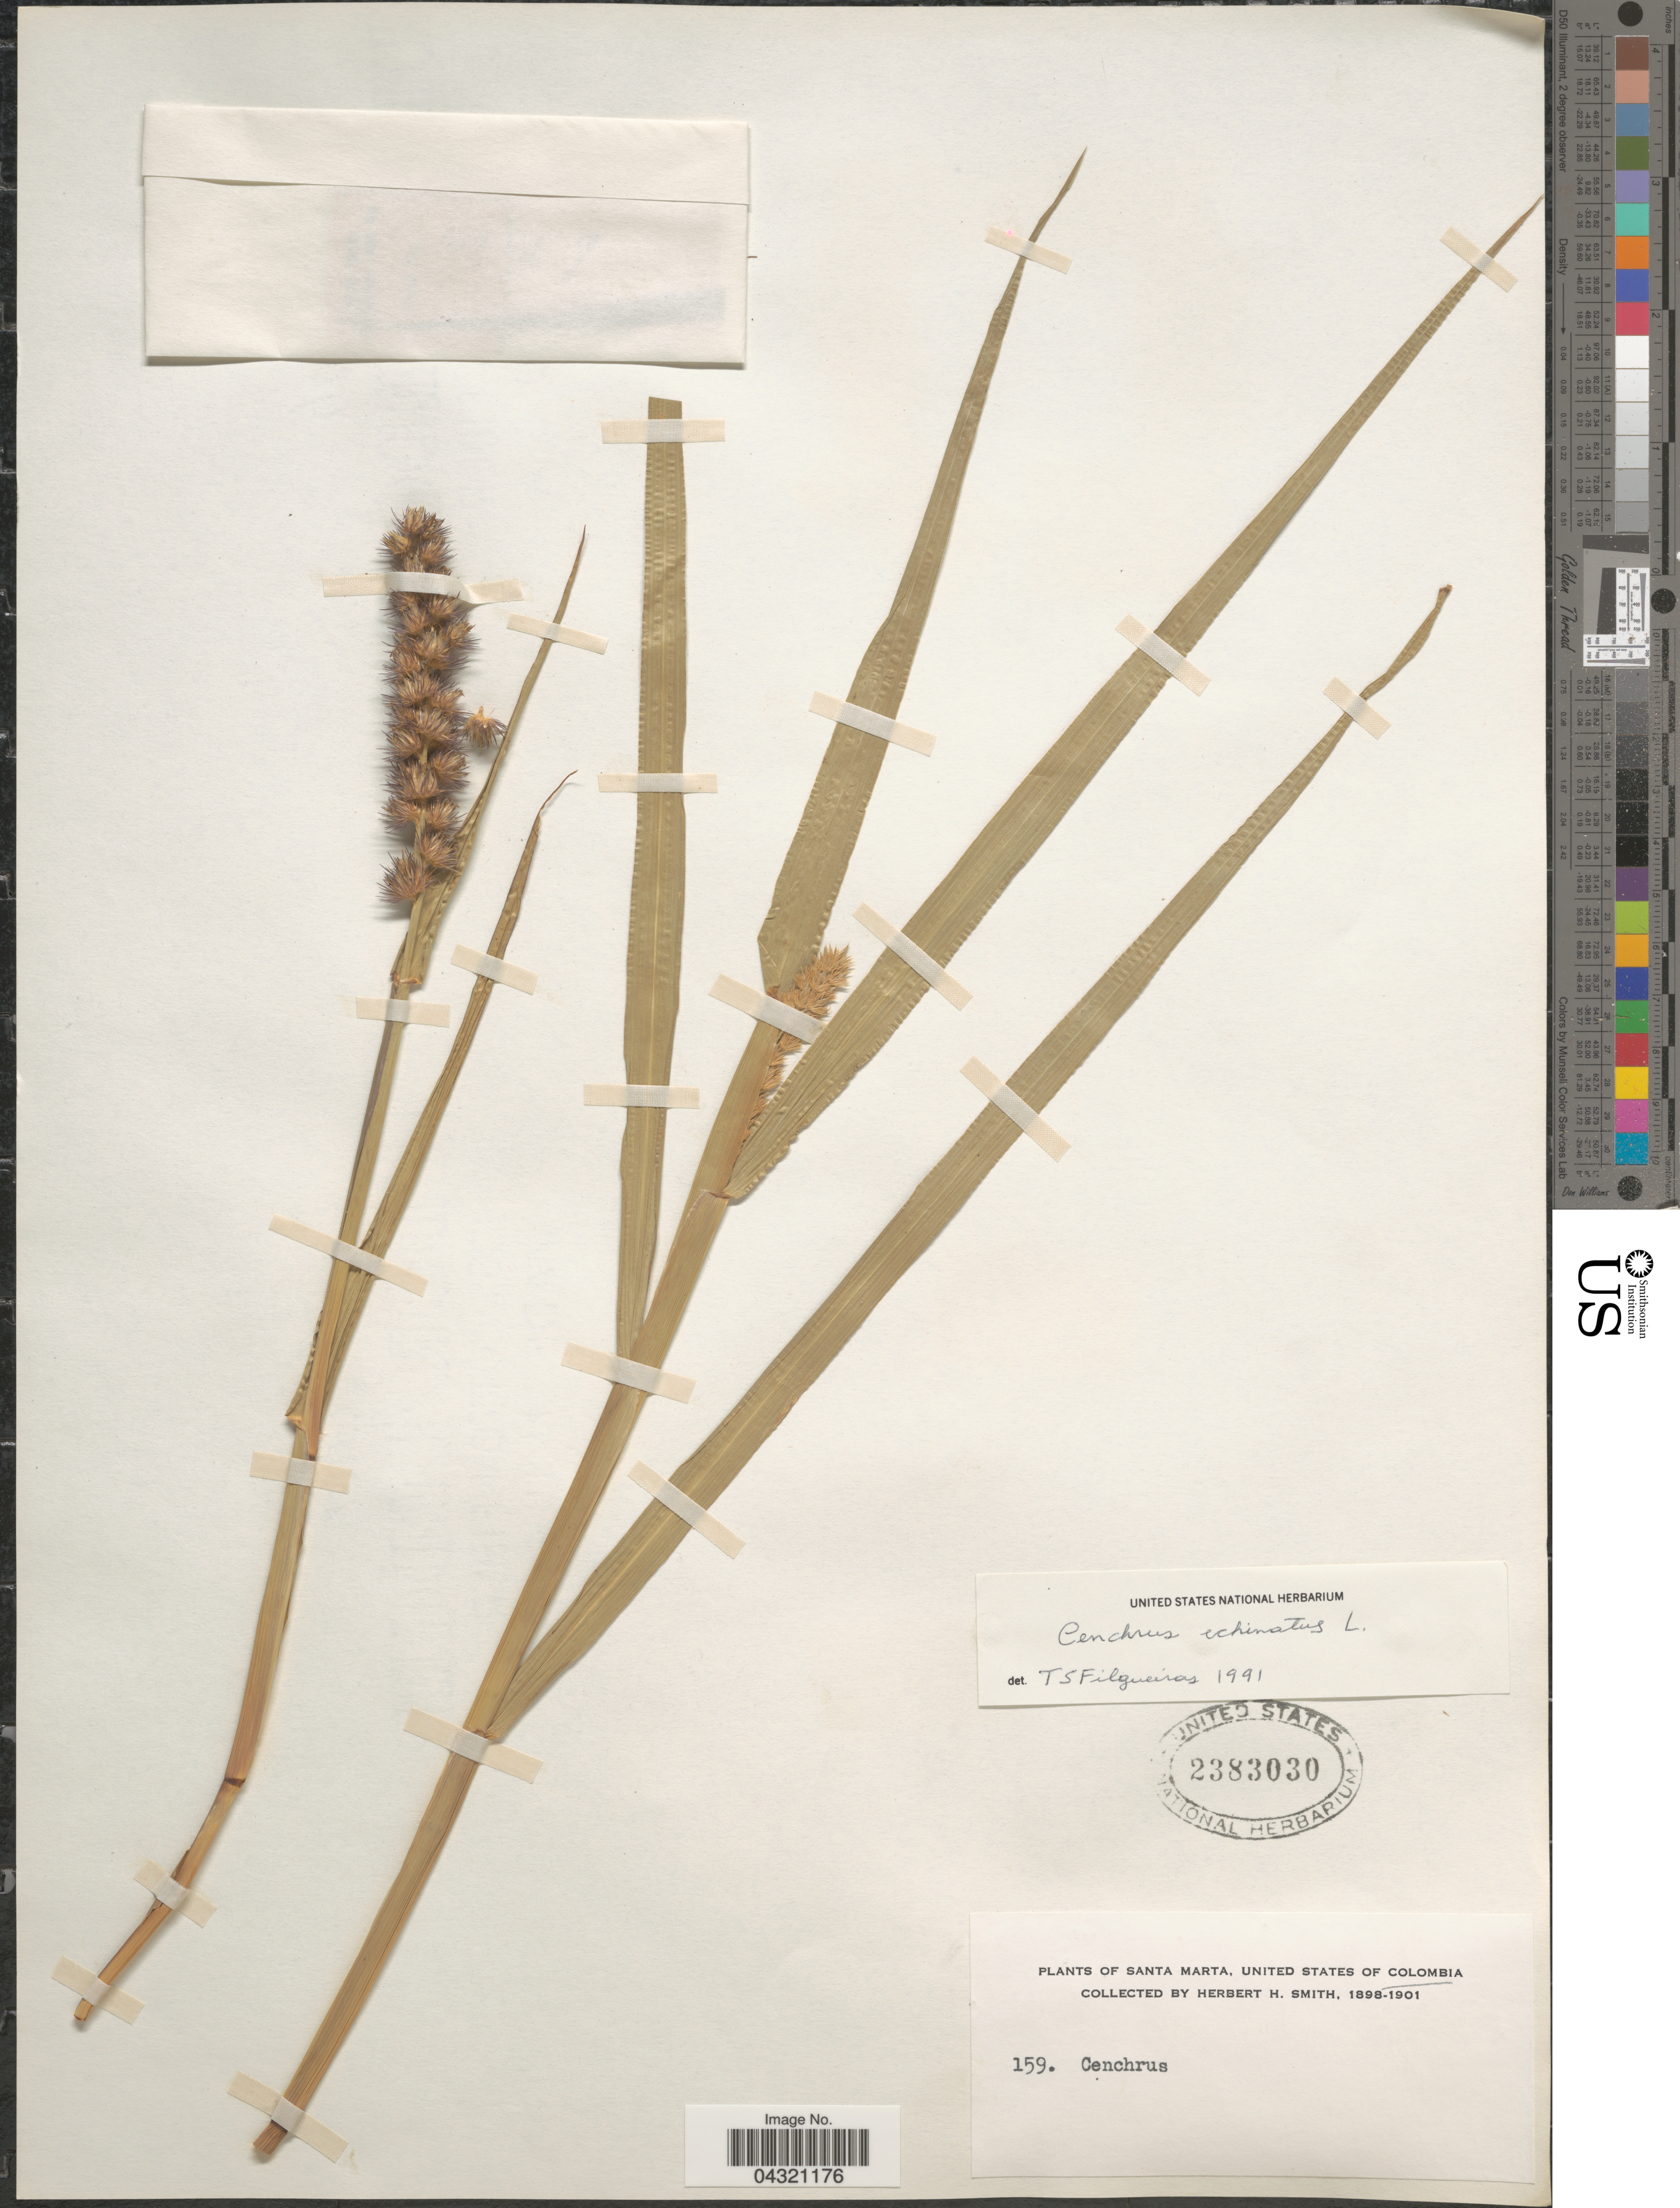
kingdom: Plantae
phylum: Tracheophyta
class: Liliopsida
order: Poales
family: Poaceae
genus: Cenchrus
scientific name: Cenchrus echinatus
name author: L.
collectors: Herbert H. Smith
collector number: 159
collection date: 1898/1901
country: Colombia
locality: Santa Marta, United States of Colombia.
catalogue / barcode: US 2383030